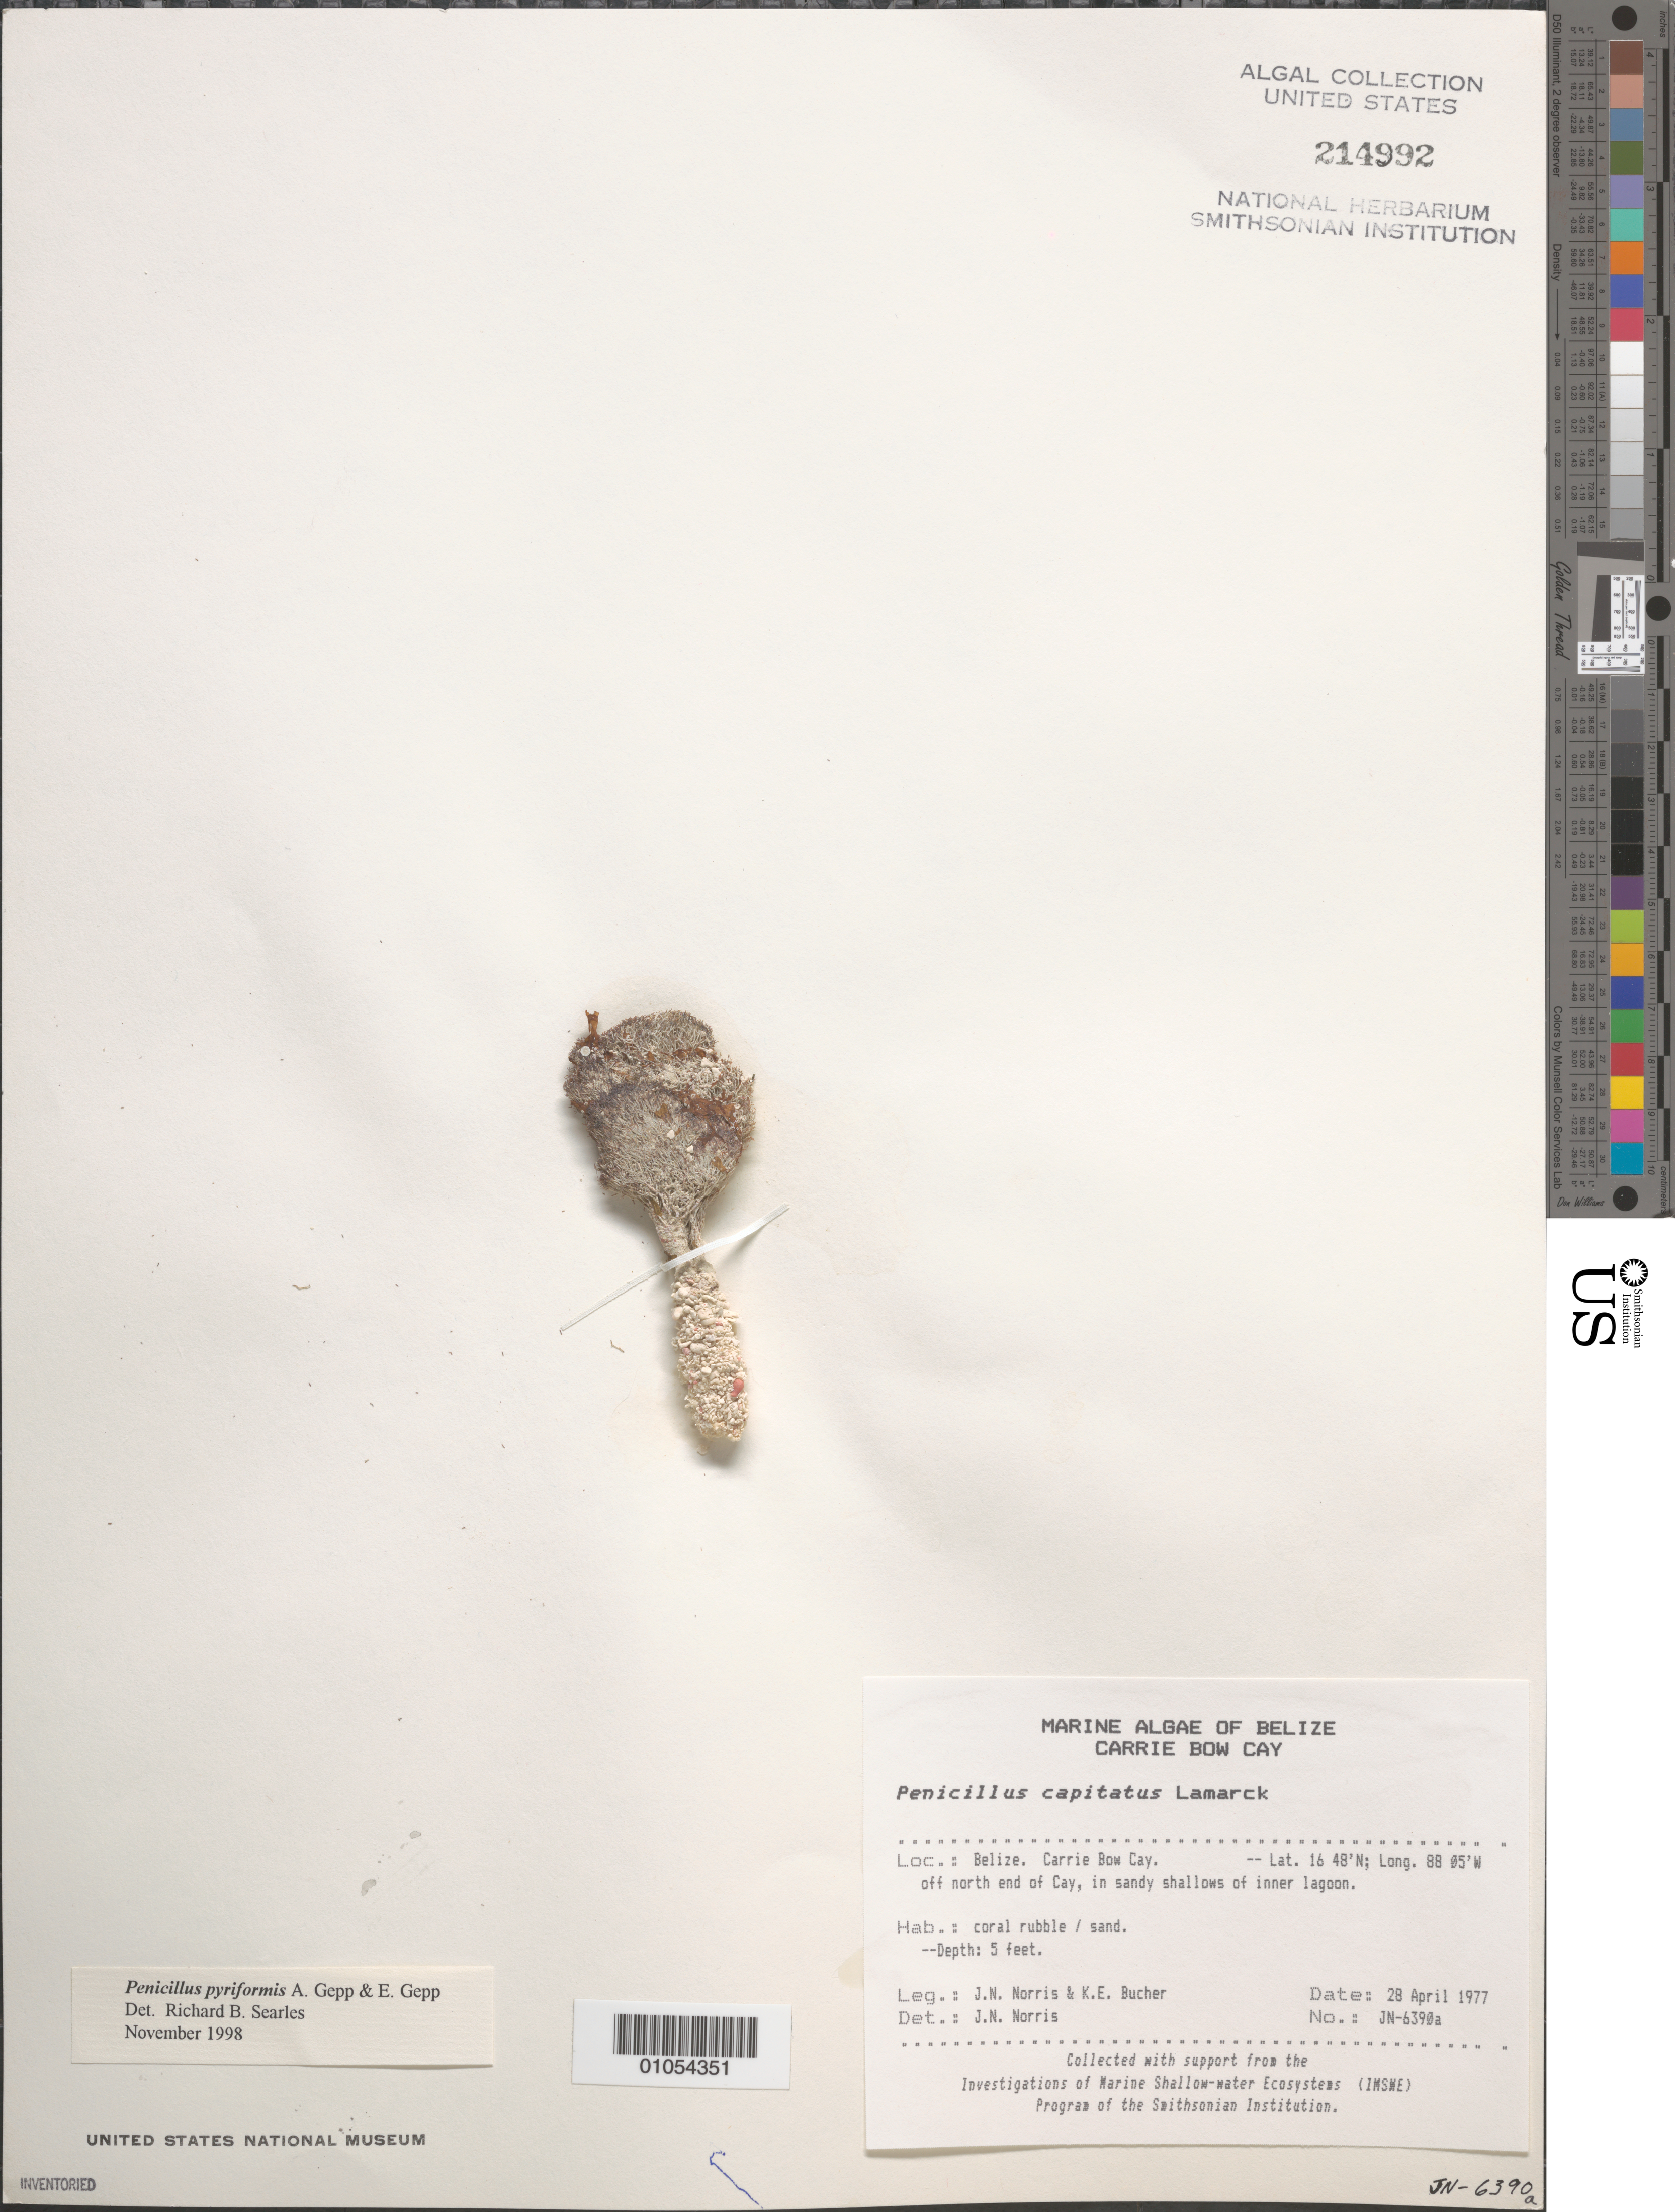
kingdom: Plantae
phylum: Chlorophyta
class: Ulvophyceae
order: Bryopsidales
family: Udoteaceae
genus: Penicillus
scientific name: Penicillus pyriformis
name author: A. Gepp & E. Gepp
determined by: Searles, R. B.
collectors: J. N. Norris & K. E. Bucher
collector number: JN-6390A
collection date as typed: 28 Apr 1977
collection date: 1977-04-28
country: Belize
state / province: Stann Creek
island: Carrie Bow Cay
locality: Off north end of the cay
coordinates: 16 48'N, 88 05'W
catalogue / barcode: US 214992